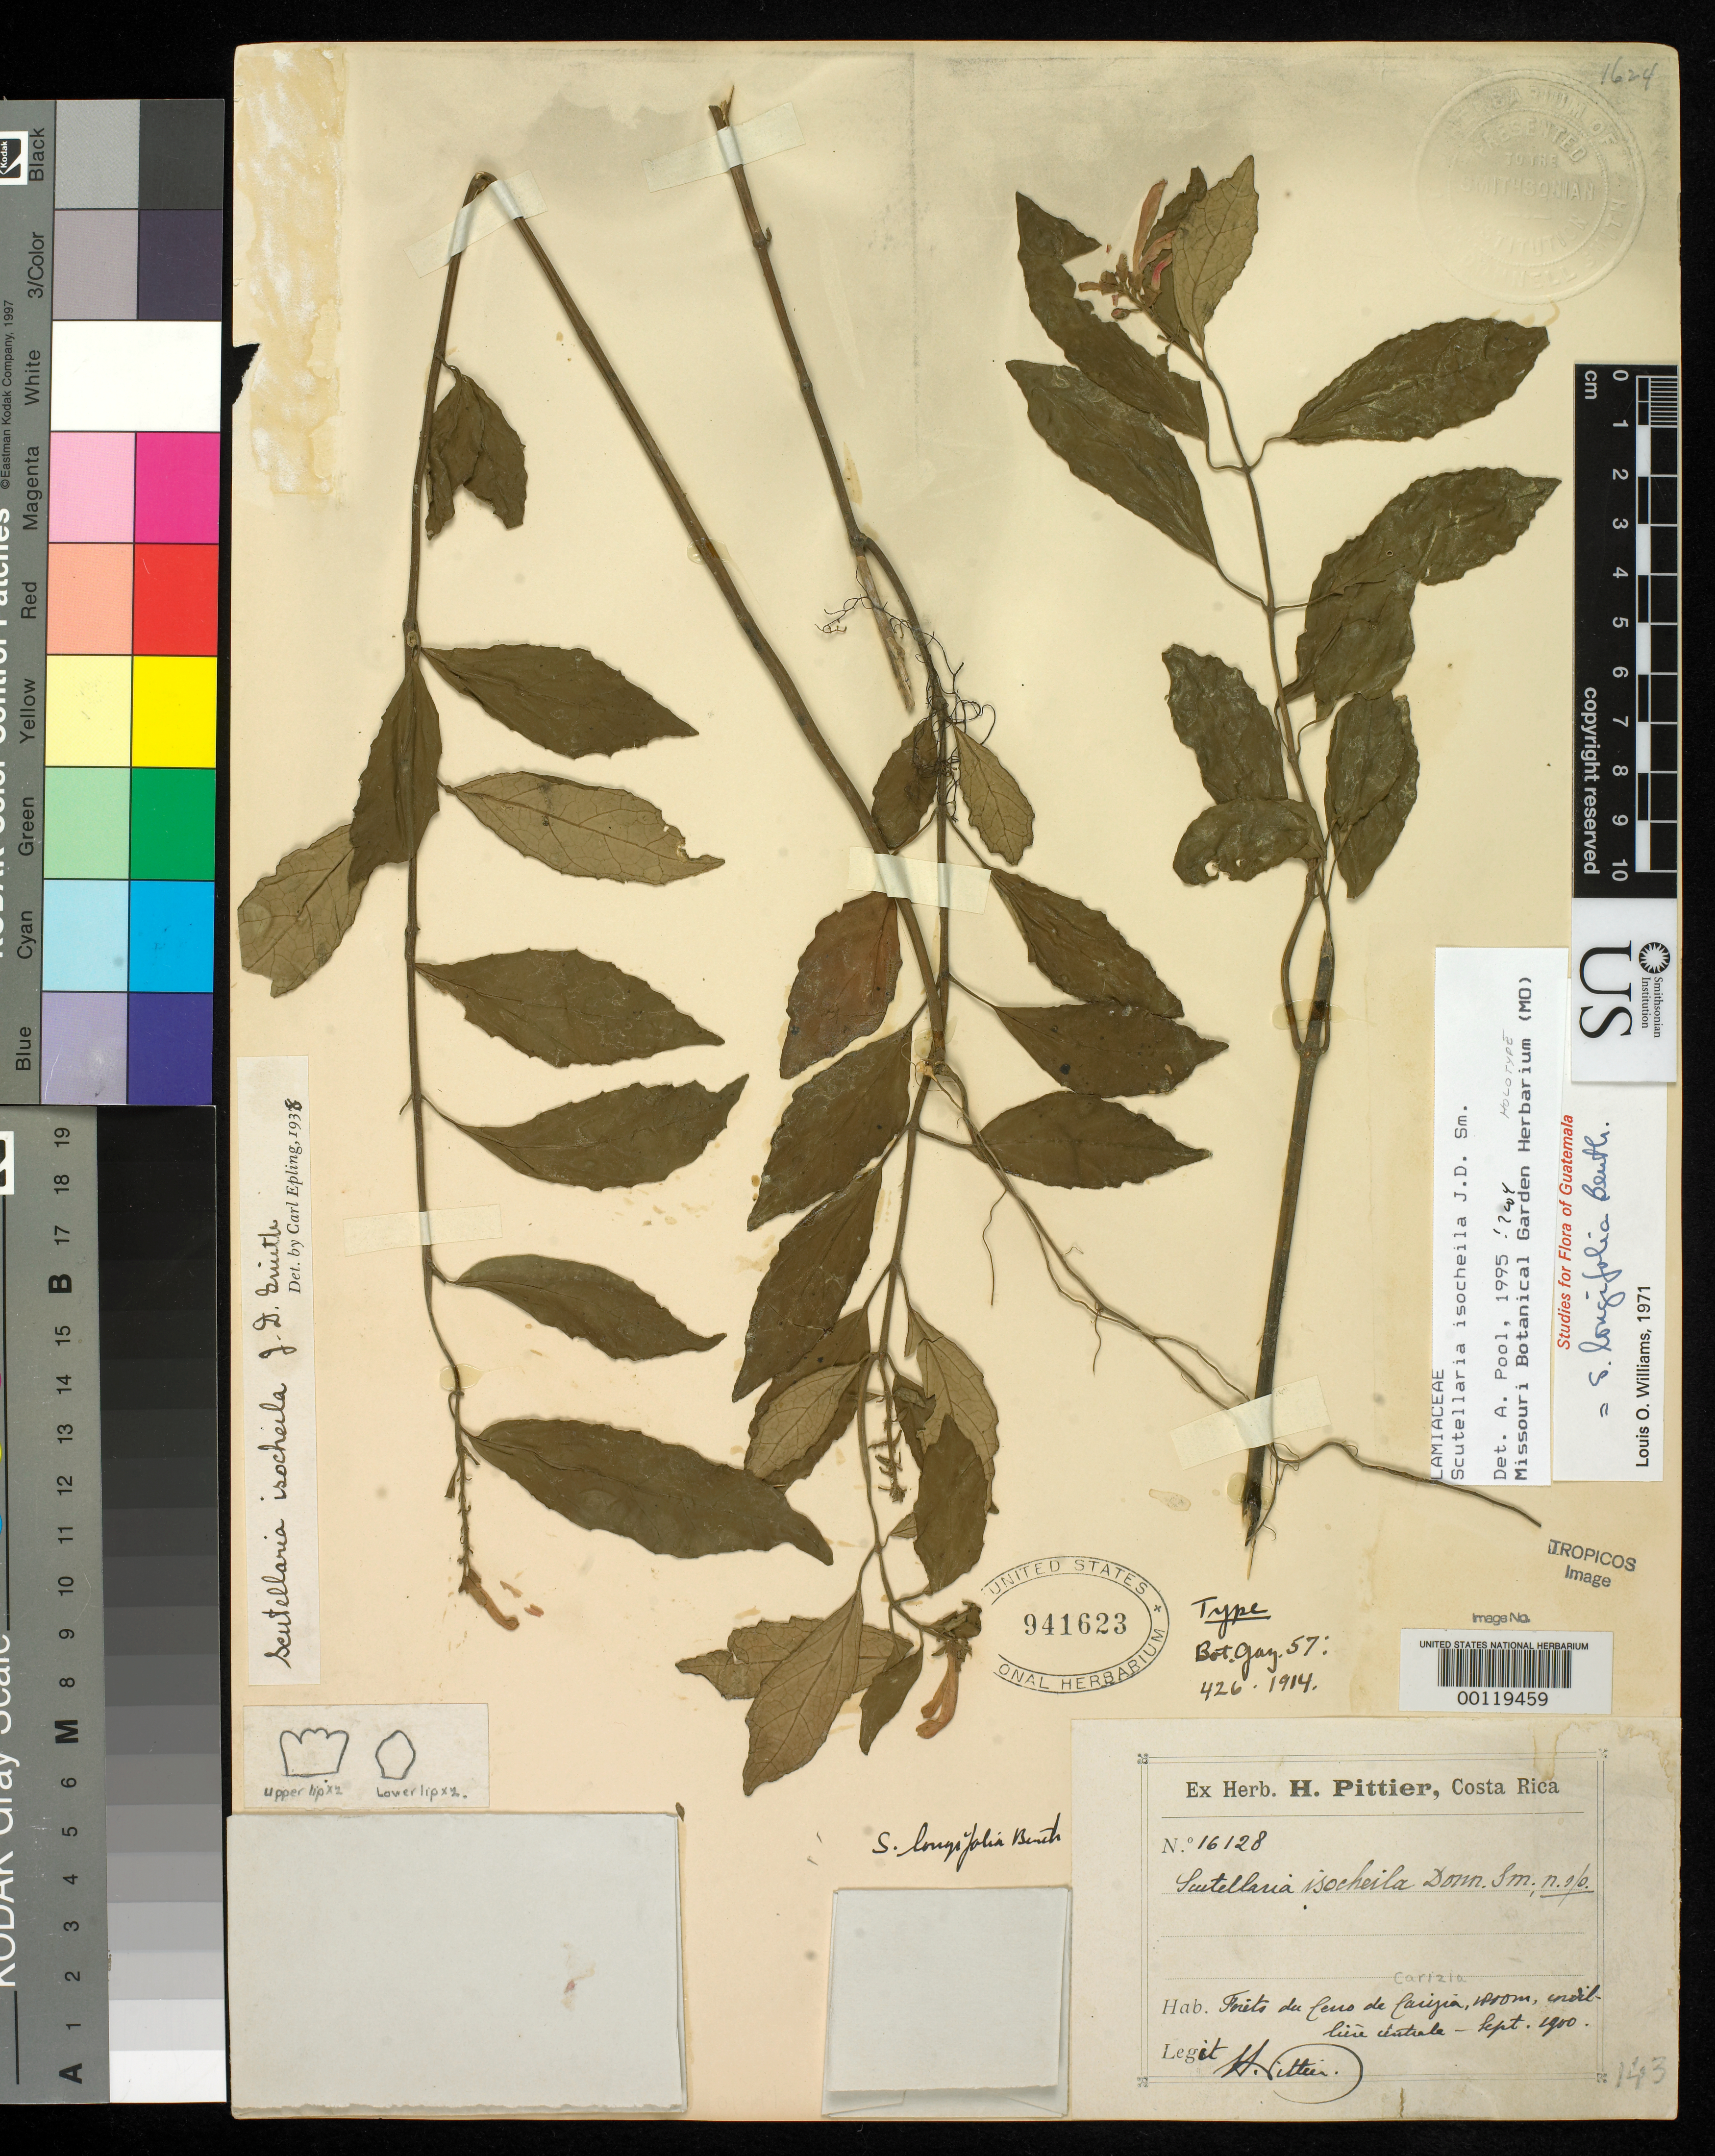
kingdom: Plantae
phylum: Tracheophyta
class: Magnoliopsida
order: Lamiales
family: Lamiaceae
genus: Scutellaria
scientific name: Scutellaria isocheila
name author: Donn. Sm.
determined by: Pool, A., (MO), Missouri Botanical Garden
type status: Holotype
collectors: H. F. Pittier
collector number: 16128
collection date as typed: Sep 1900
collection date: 1900-09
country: Costa Rica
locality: Forêts du Cerro de Carizia, cordillera centrale.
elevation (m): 1800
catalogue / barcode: US 941623